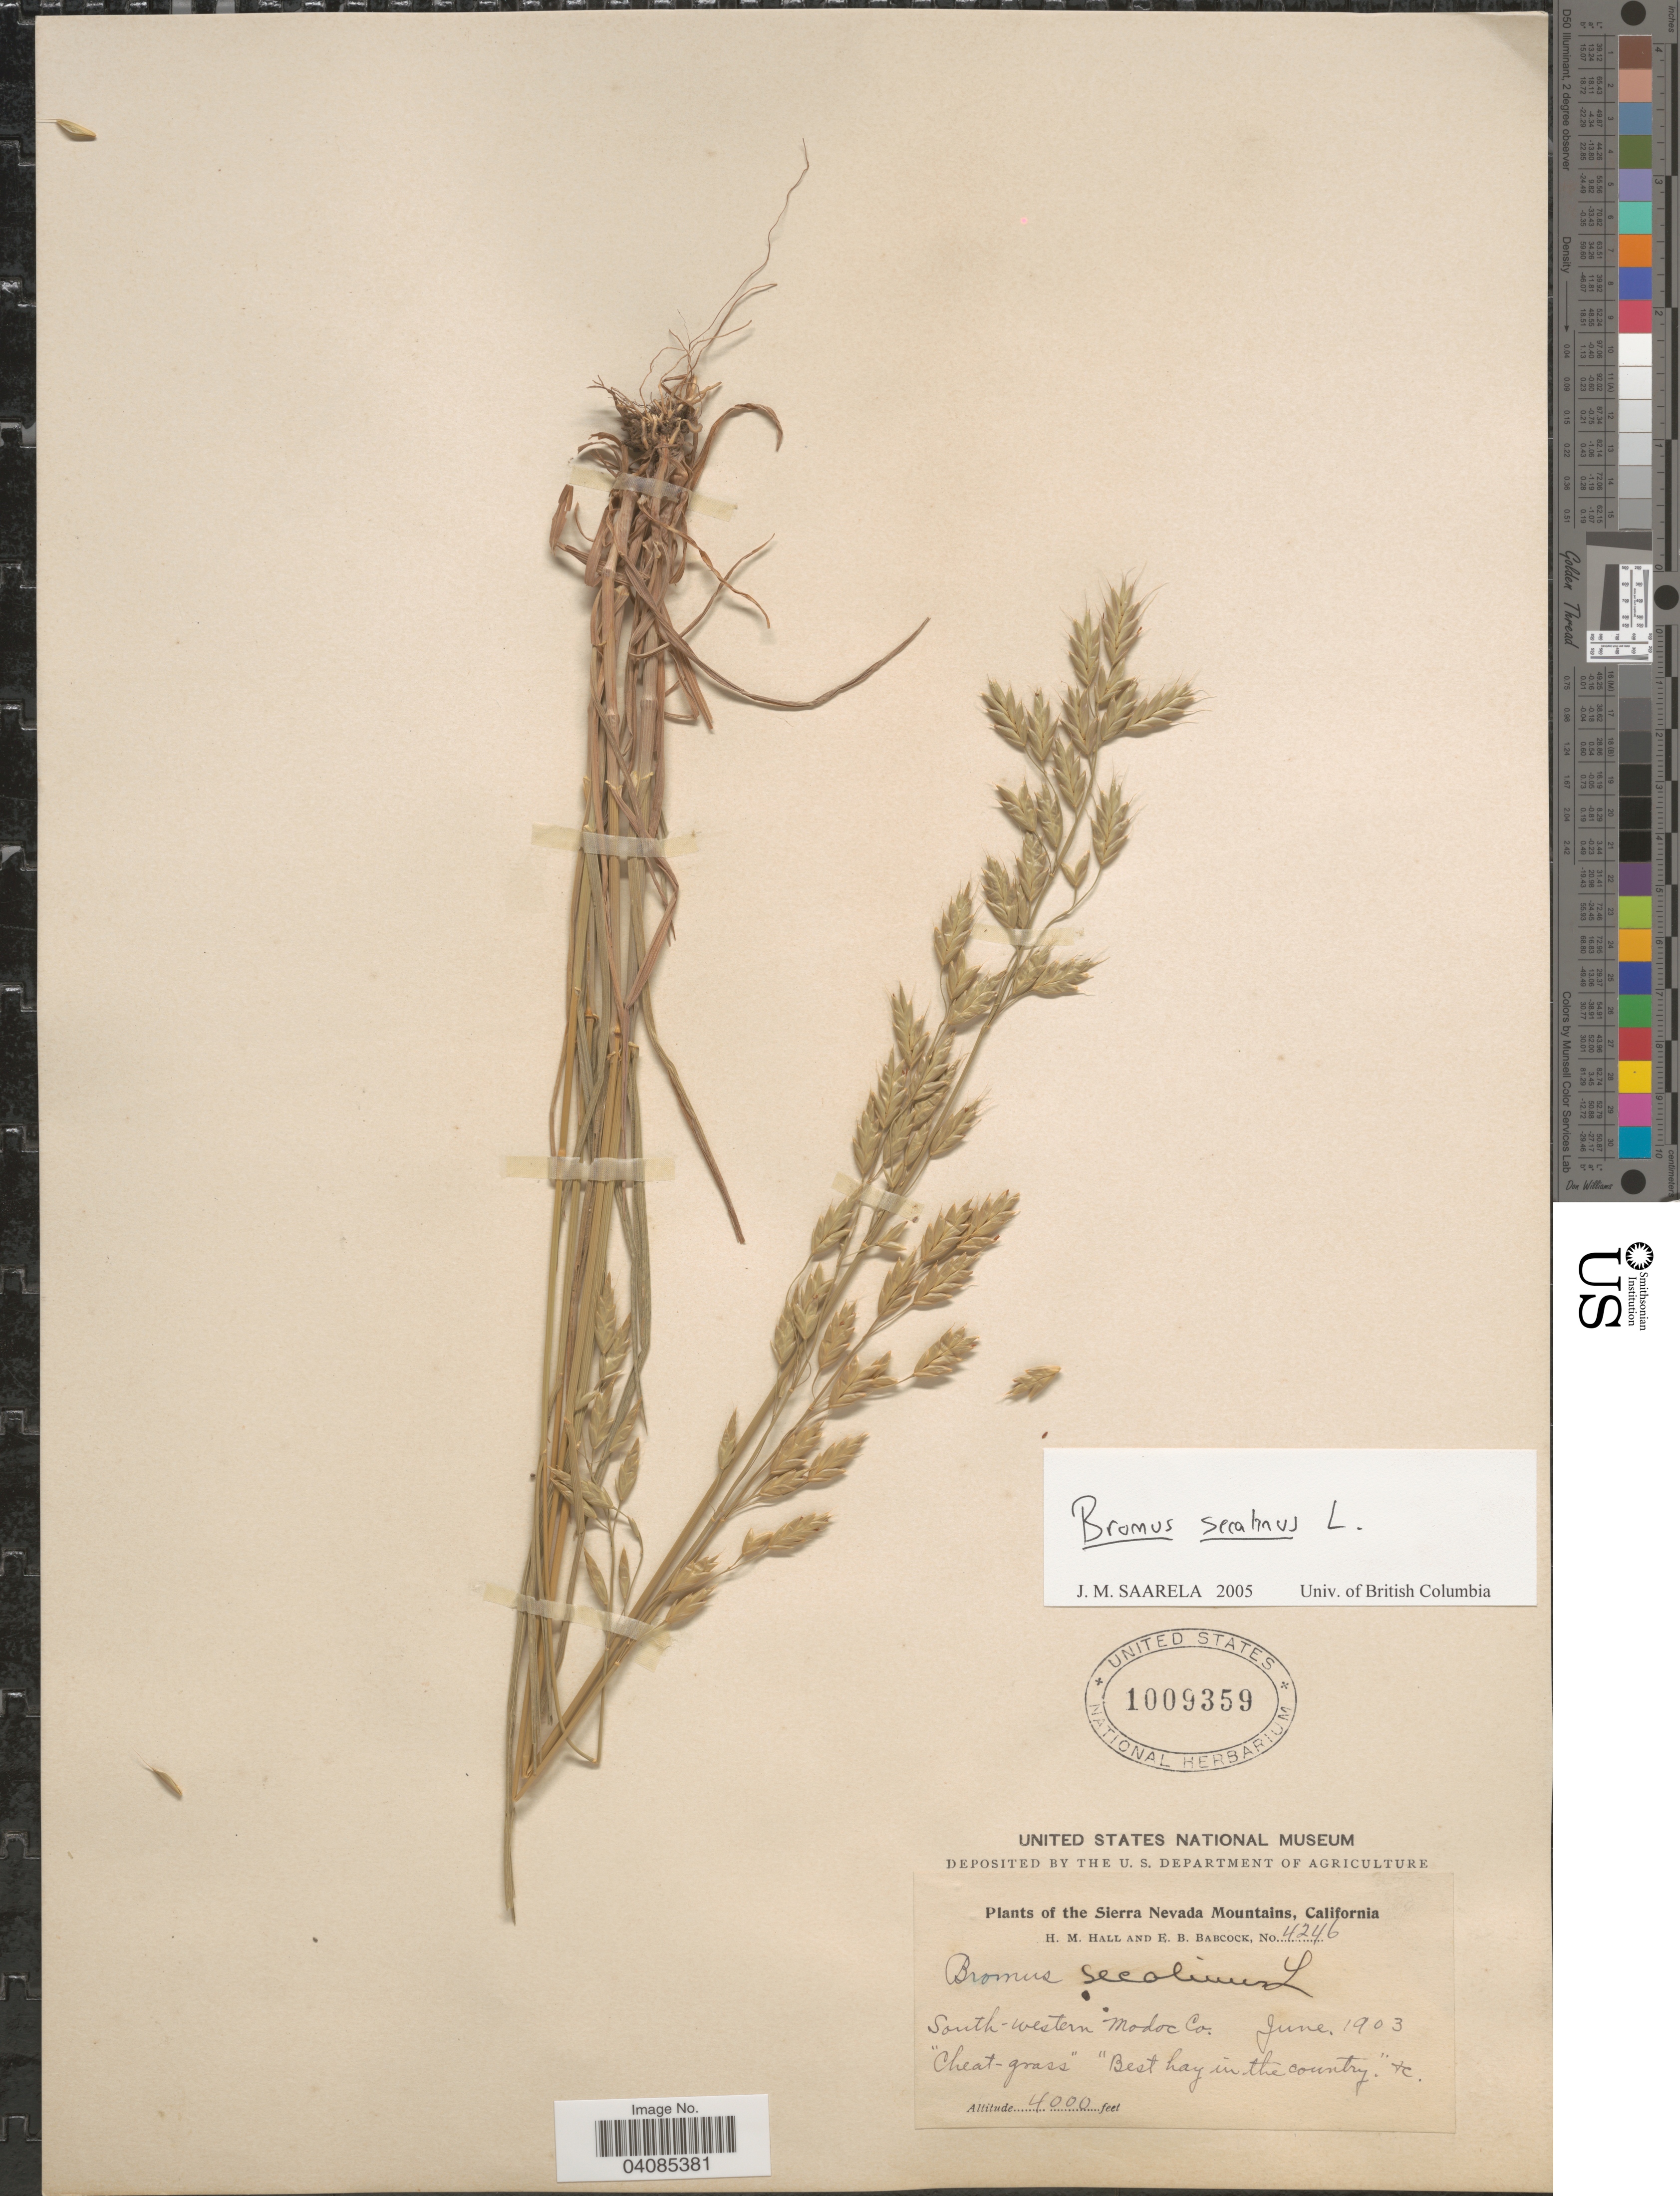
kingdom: Plantae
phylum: Tracheophyta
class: Liliopsida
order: Poales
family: Poaceae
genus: Bromus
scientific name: Bromus secalinus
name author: L.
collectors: H. M. Hall & E. B. Babcock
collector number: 4246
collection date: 1903-06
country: United States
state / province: California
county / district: Modoc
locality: The Sierra Nevada Mountains. South-Western Modoc Co.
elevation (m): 1219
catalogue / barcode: US 1009359